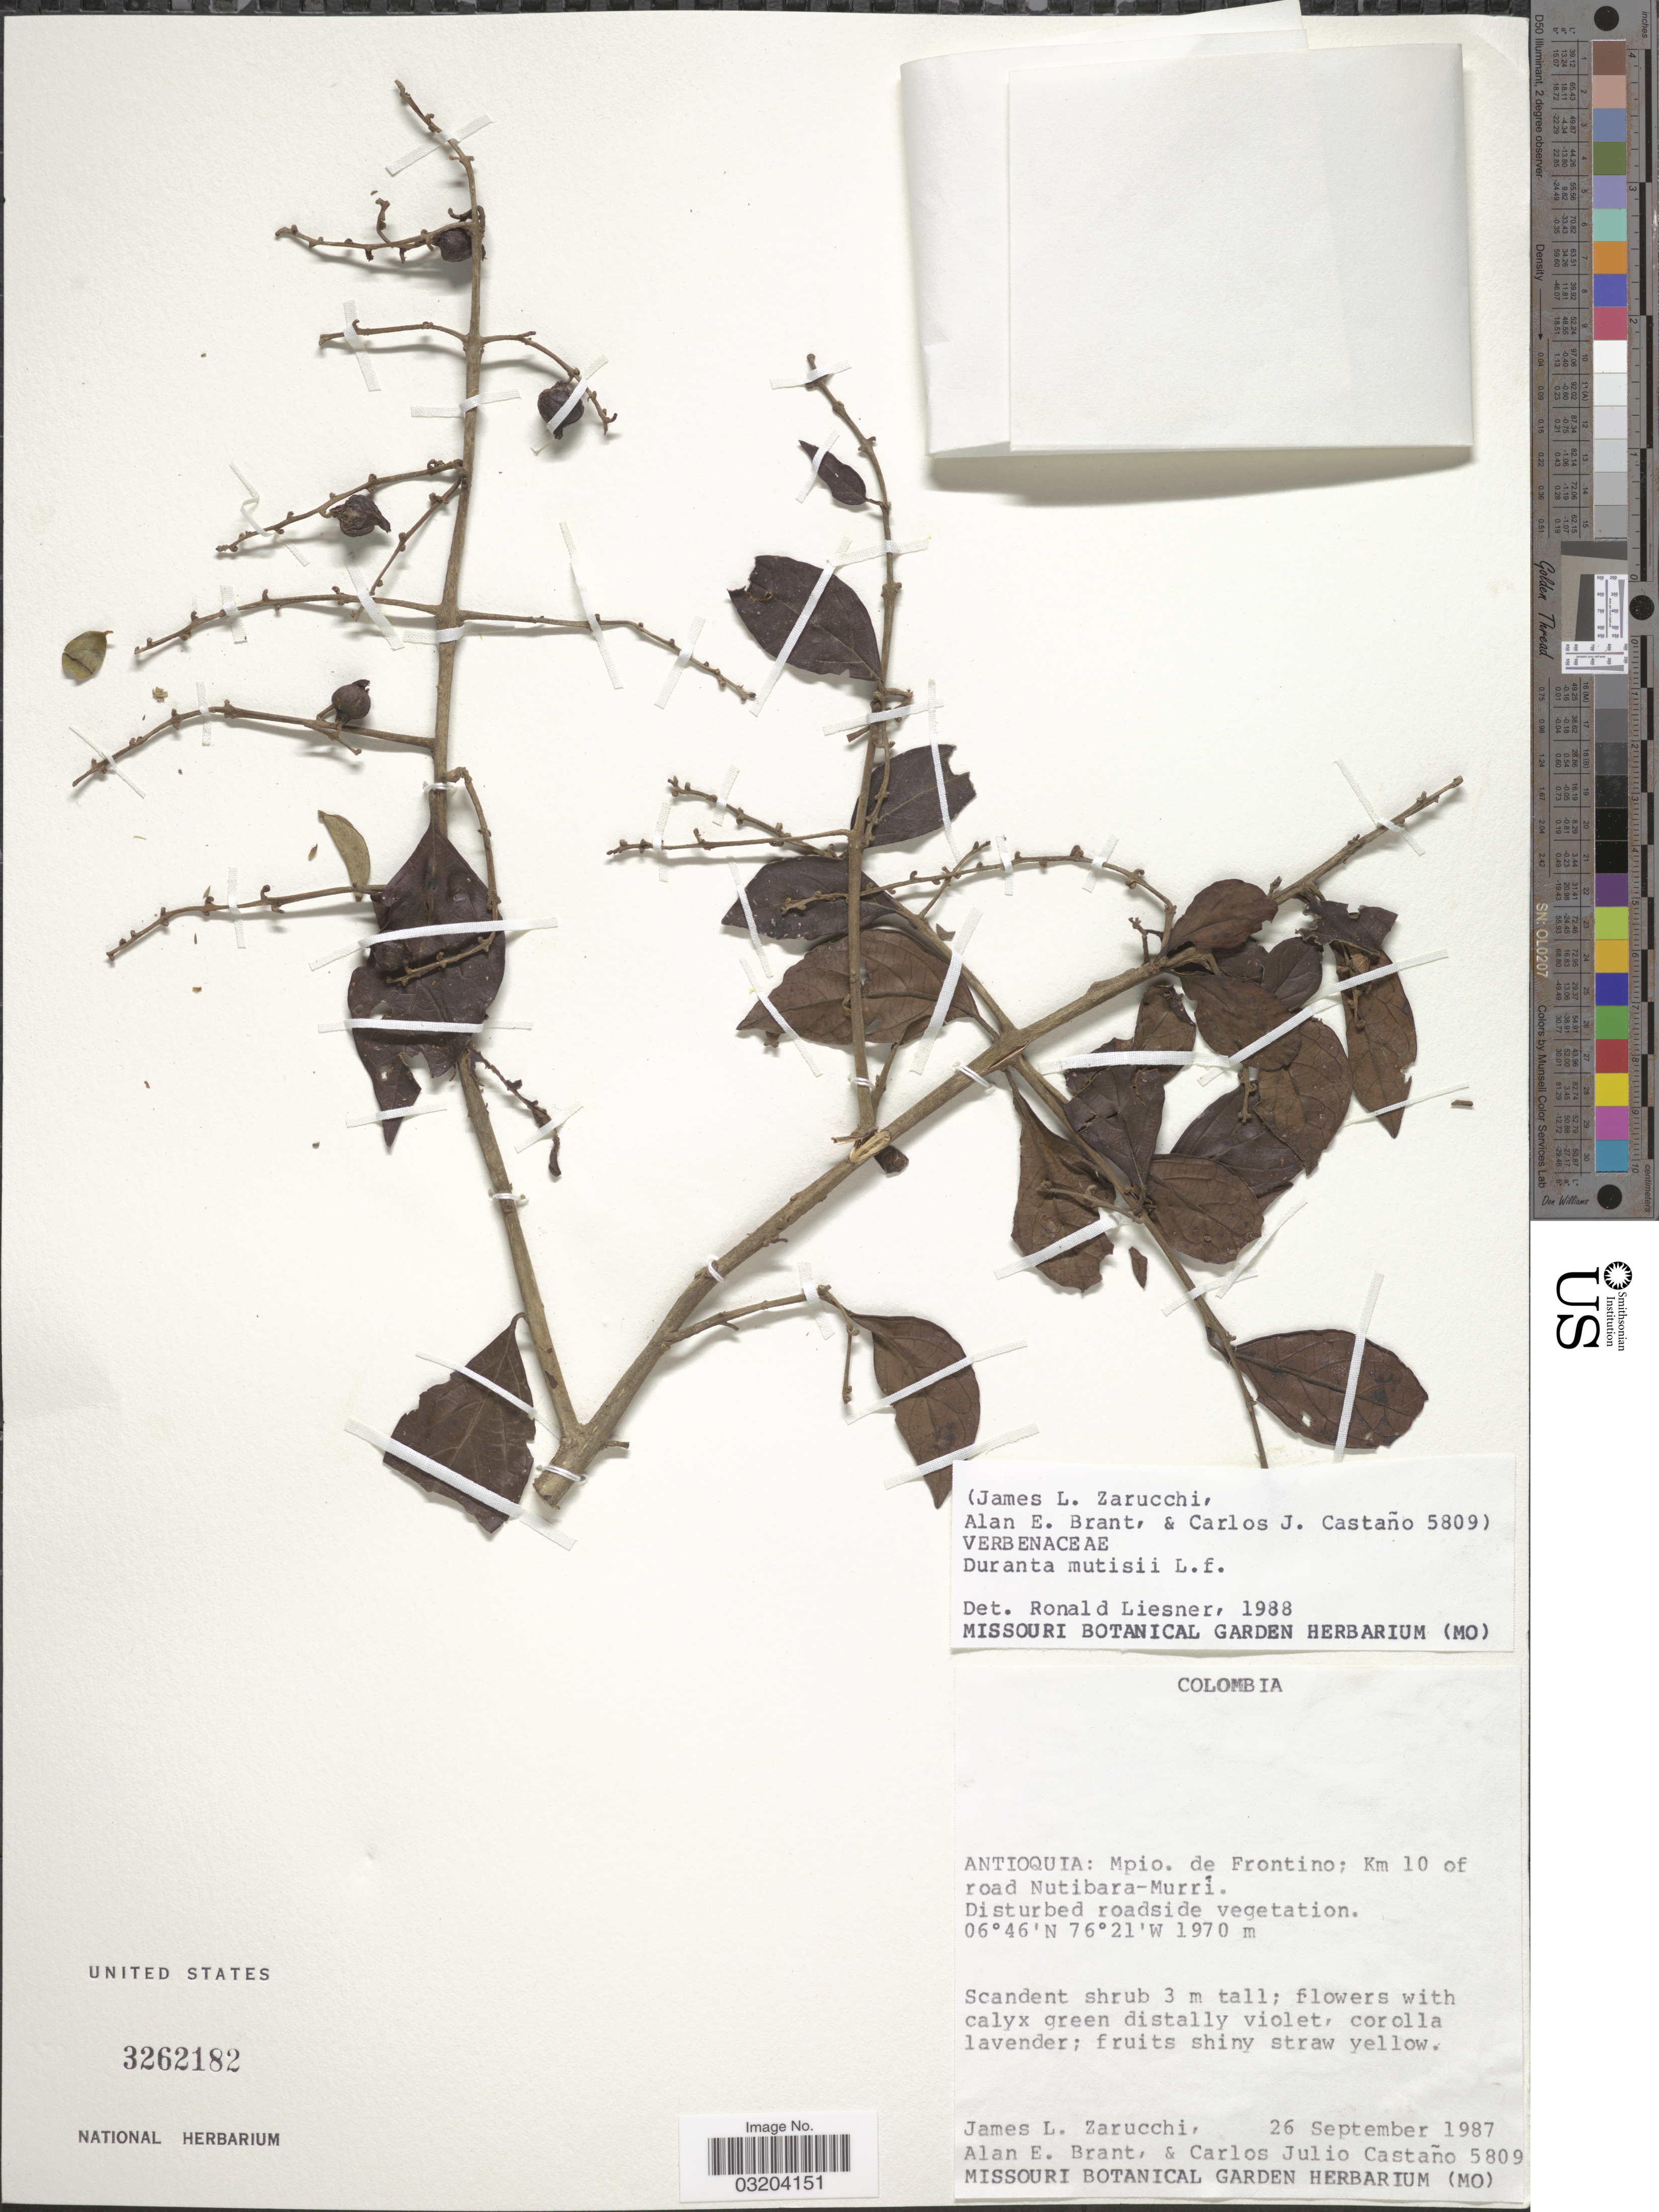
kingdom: Plantae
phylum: Tracheophyta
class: Magnoliopsida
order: Lamiales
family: Verbenaceae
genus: Duranta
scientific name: Duranta sp.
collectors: J. L. Zarucchi, A. Brant & C. Castaño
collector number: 5809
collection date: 1987-09-26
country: Colombia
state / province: Antioquia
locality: Mpio. de Frontino; Km 10 of road Nutibara-Murrí.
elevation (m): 1970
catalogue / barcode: US 3262182